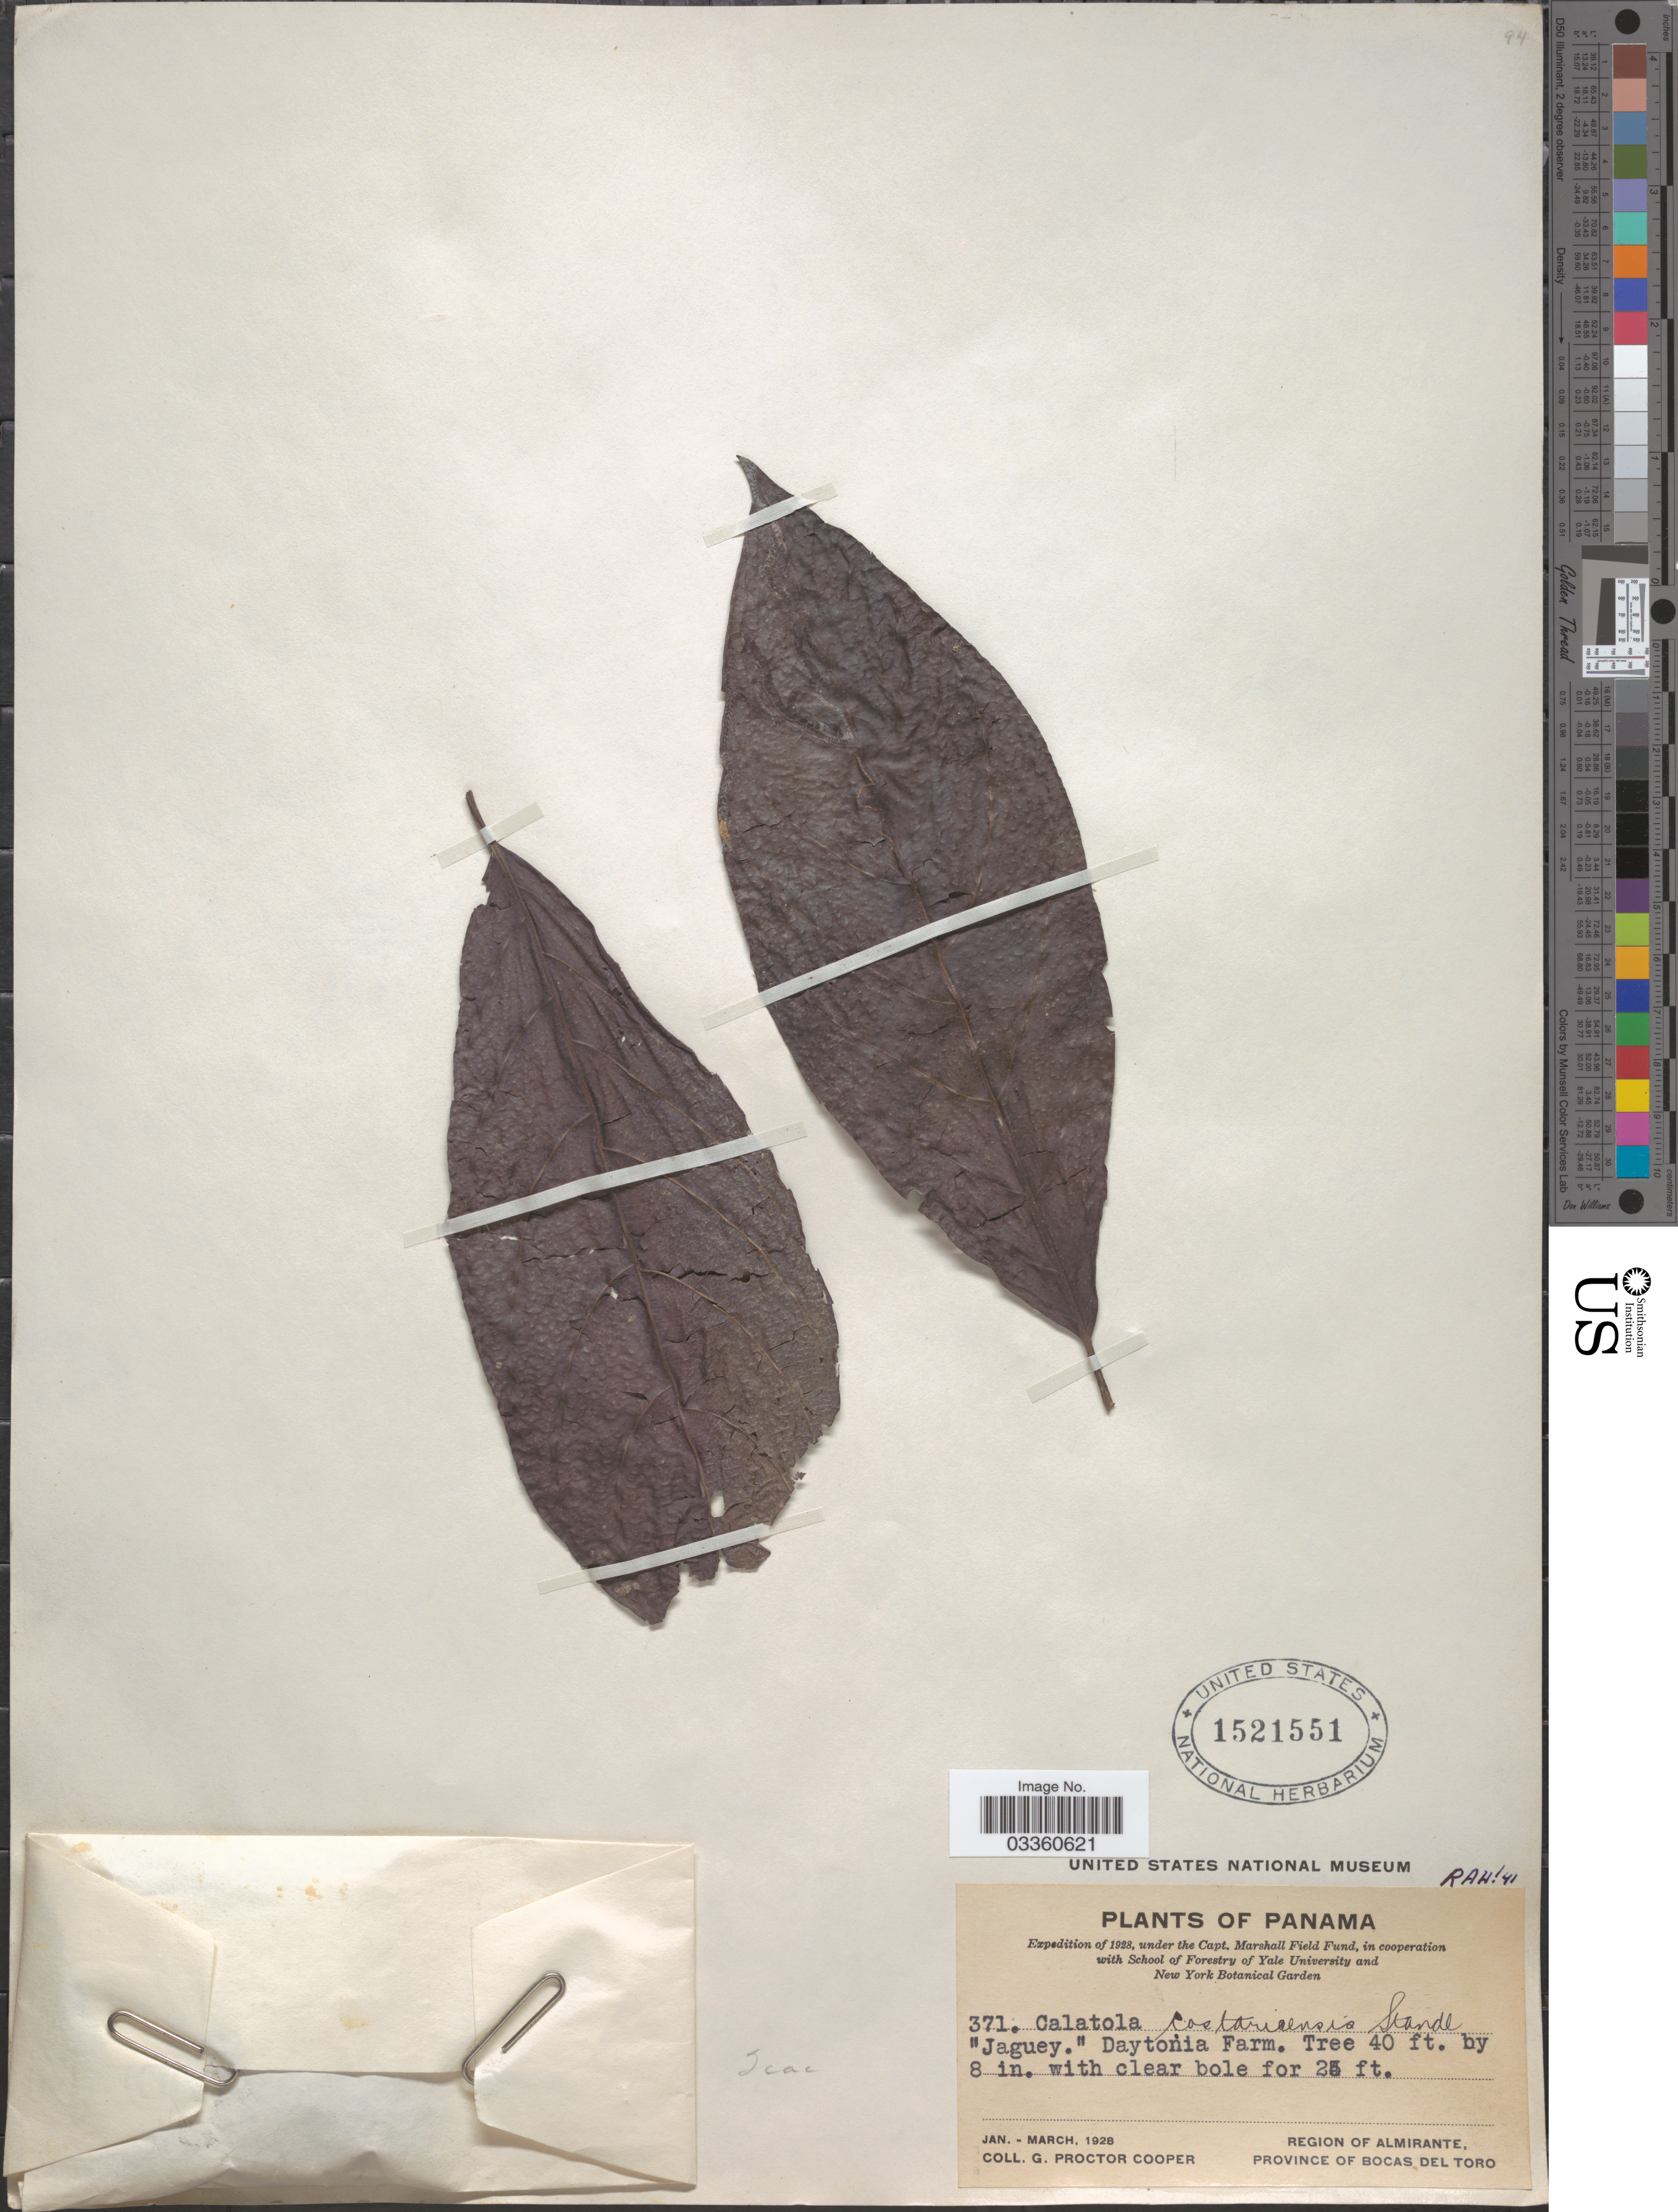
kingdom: Plantae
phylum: Tracheophyta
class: Magnoliopsida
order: Metteniusales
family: Metteniusaceae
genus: Calatola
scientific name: Calatola costaricensis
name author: Standl.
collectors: G. Cooper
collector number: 371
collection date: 1928-01/1928-03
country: Panama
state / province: Bocas del Toro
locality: Region of Almirante.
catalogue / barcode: US 1521551